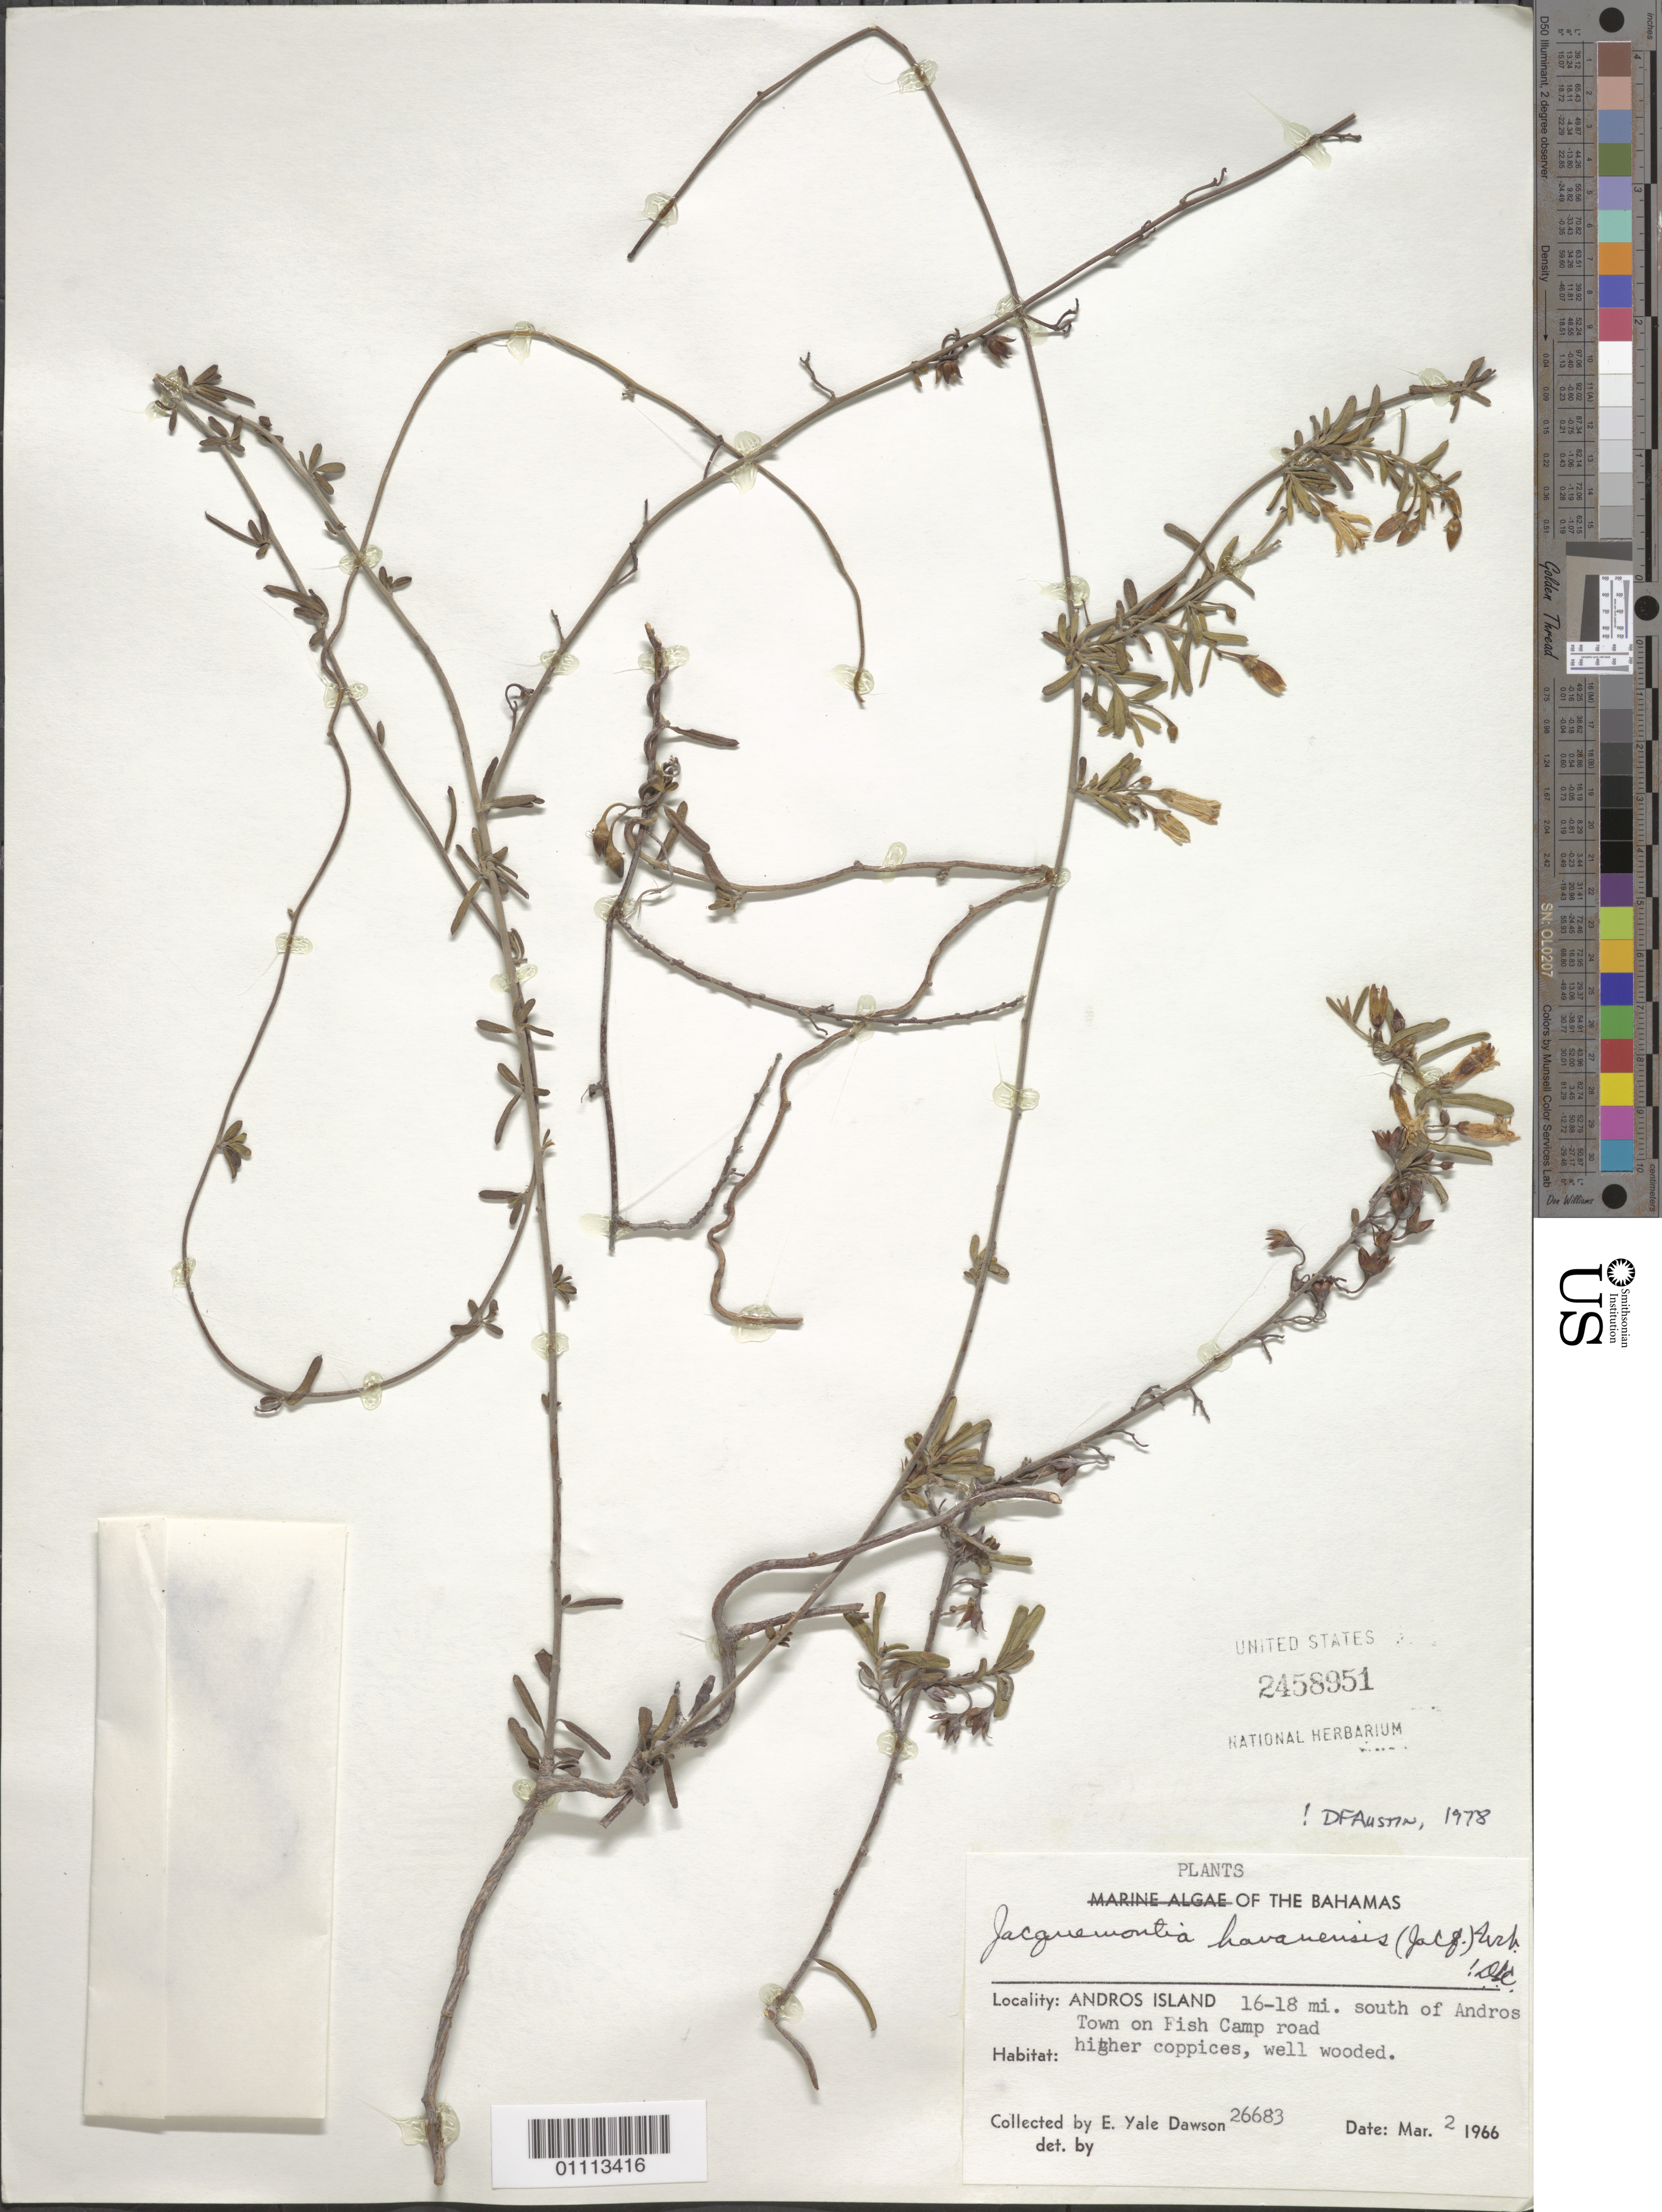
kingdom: Plantae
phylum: Tracheophyta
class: Magnoliopsida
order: Solanales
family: Convolvulaceae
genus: Jacquemontia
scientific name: Jacquemontia havanensis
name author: (Jacq.) Urb.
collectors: E. Y. Dawson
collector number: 26683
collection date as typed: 02 Mar 1966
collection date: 1966-03-02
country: Bahamas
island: Andros I.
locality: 16-18 mi. S of Andros Town on Fish Camp road. Higher coppices, well-wooded.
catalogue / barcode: US 2458951